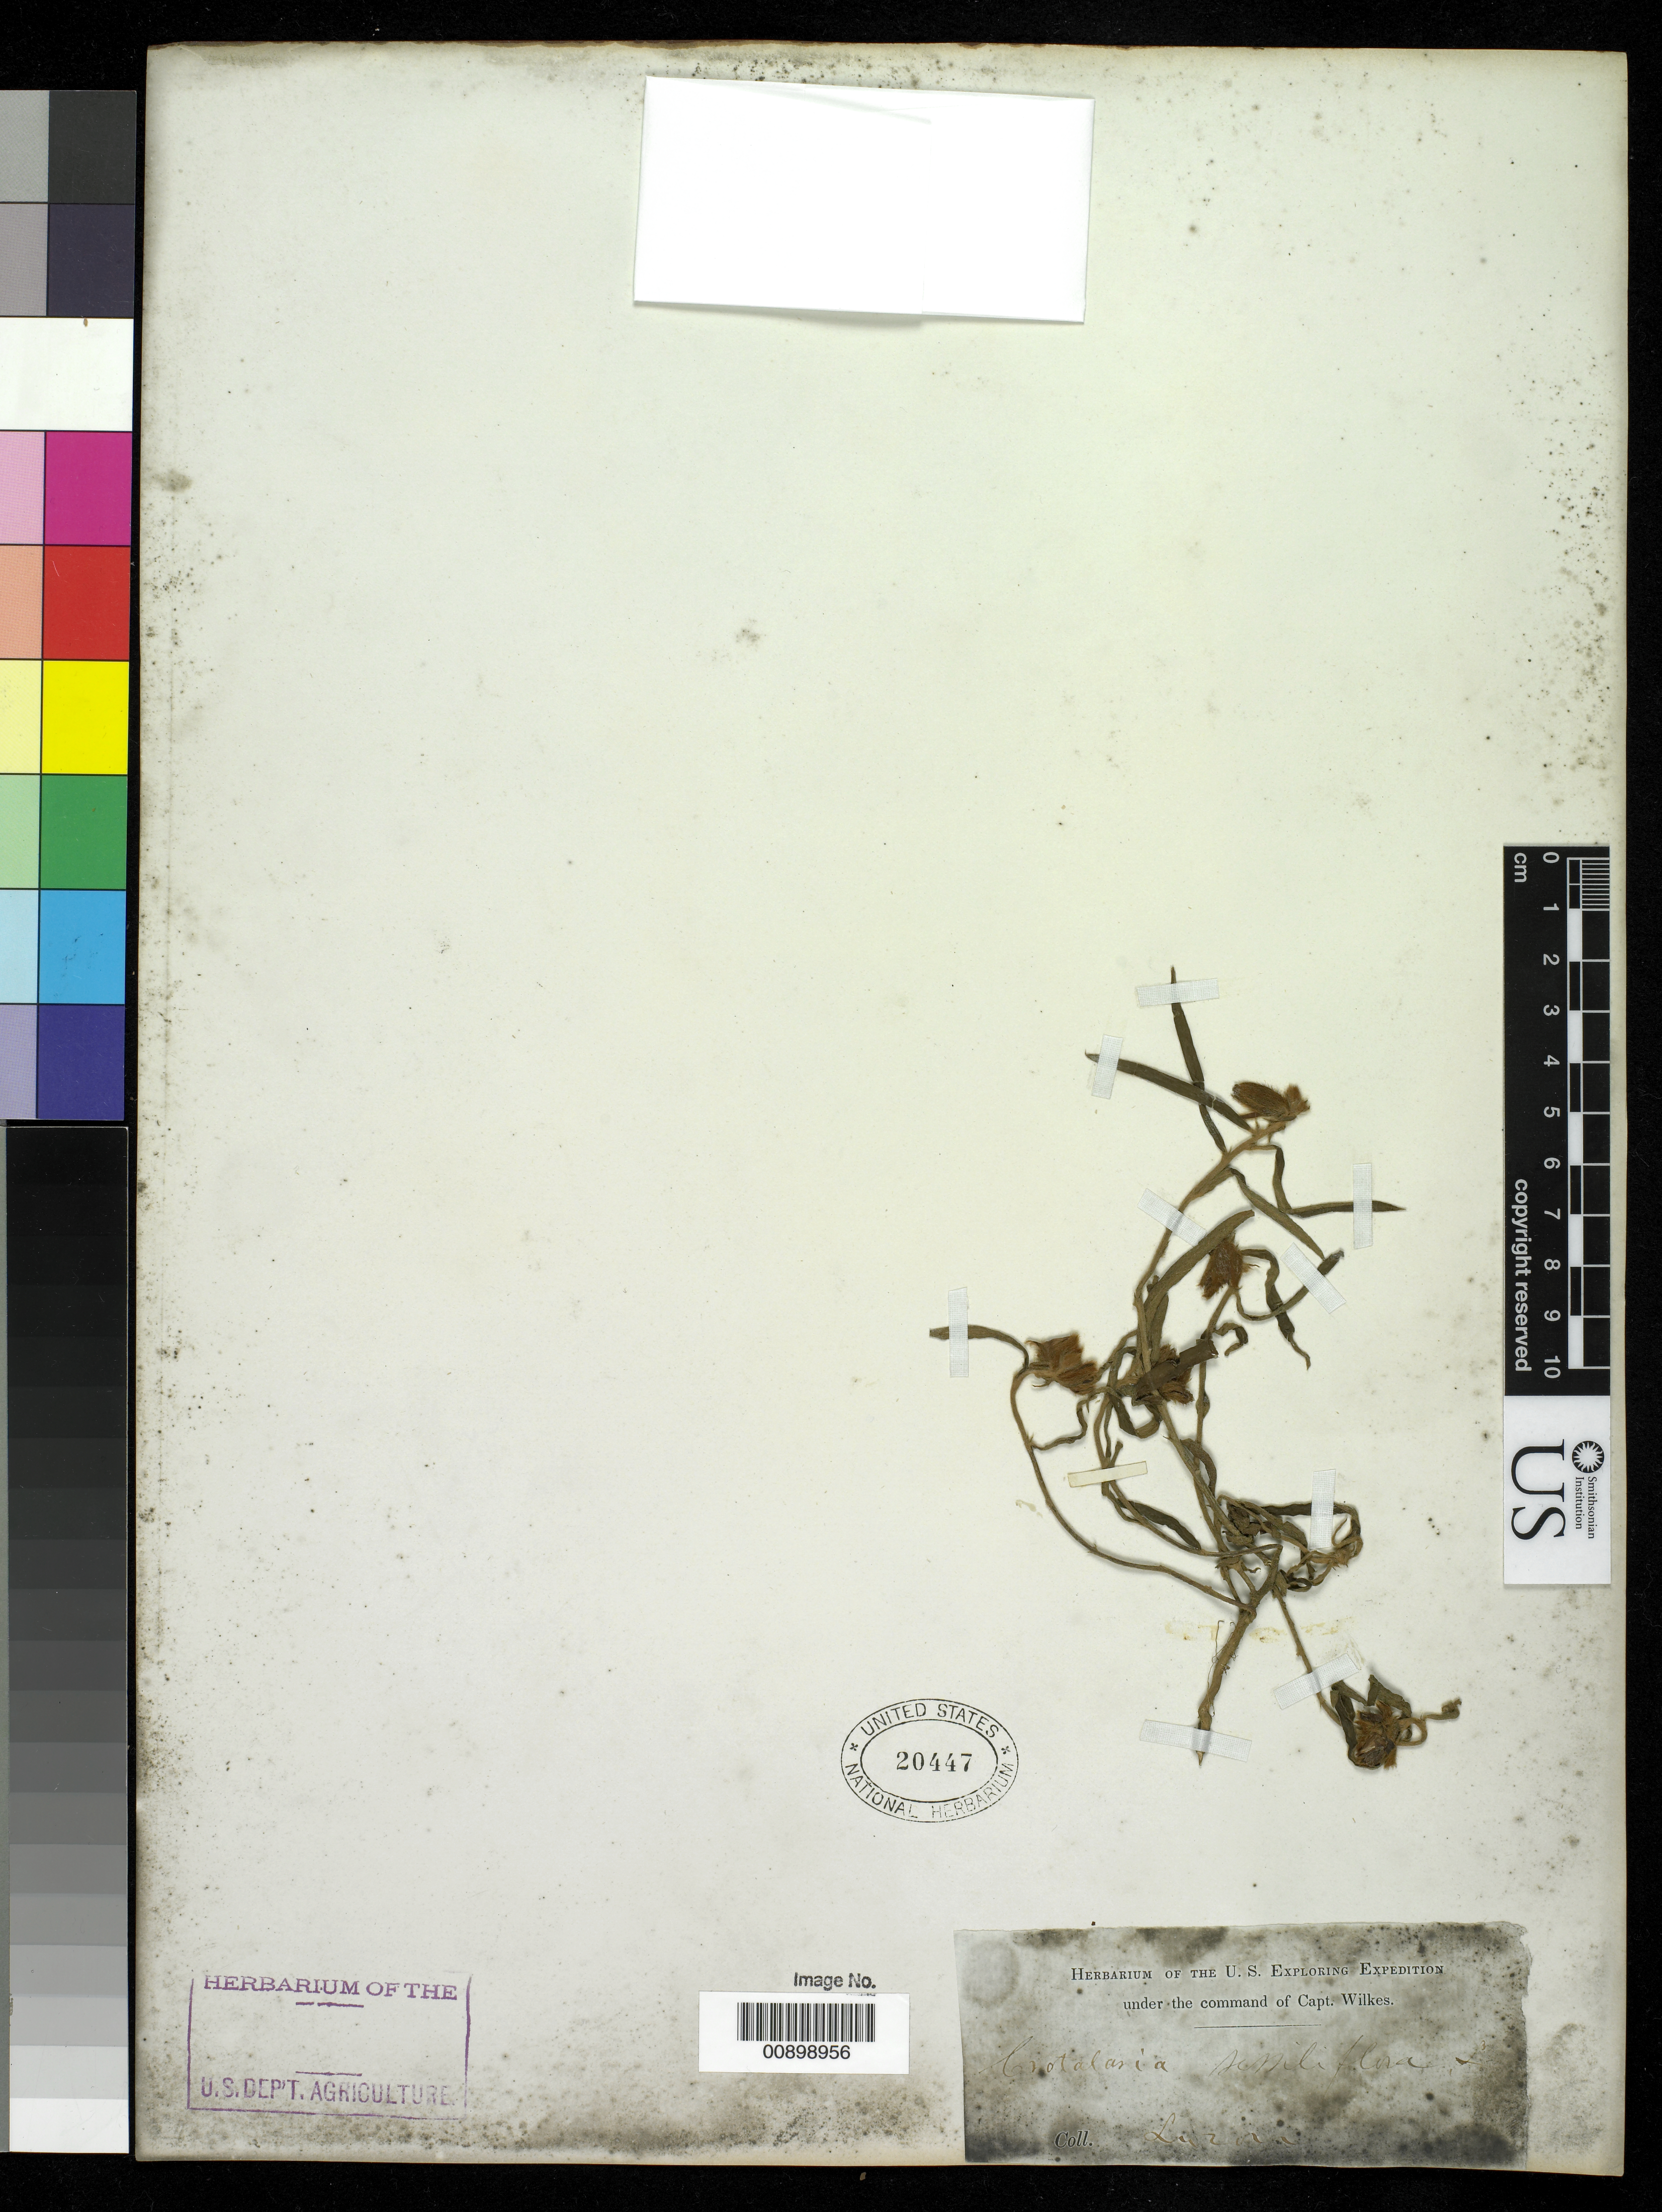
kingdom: Plantae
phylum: Tracheophyta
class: Magnoliopsida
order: Fabales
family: Fabaceae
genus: Crotalaria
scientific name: Crotalaria sessilifolia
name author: L.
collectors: Wilkes Explor. Exped.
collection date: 1838/1842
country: Philippines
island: Luzon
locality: Luzon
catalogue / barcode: US 20447